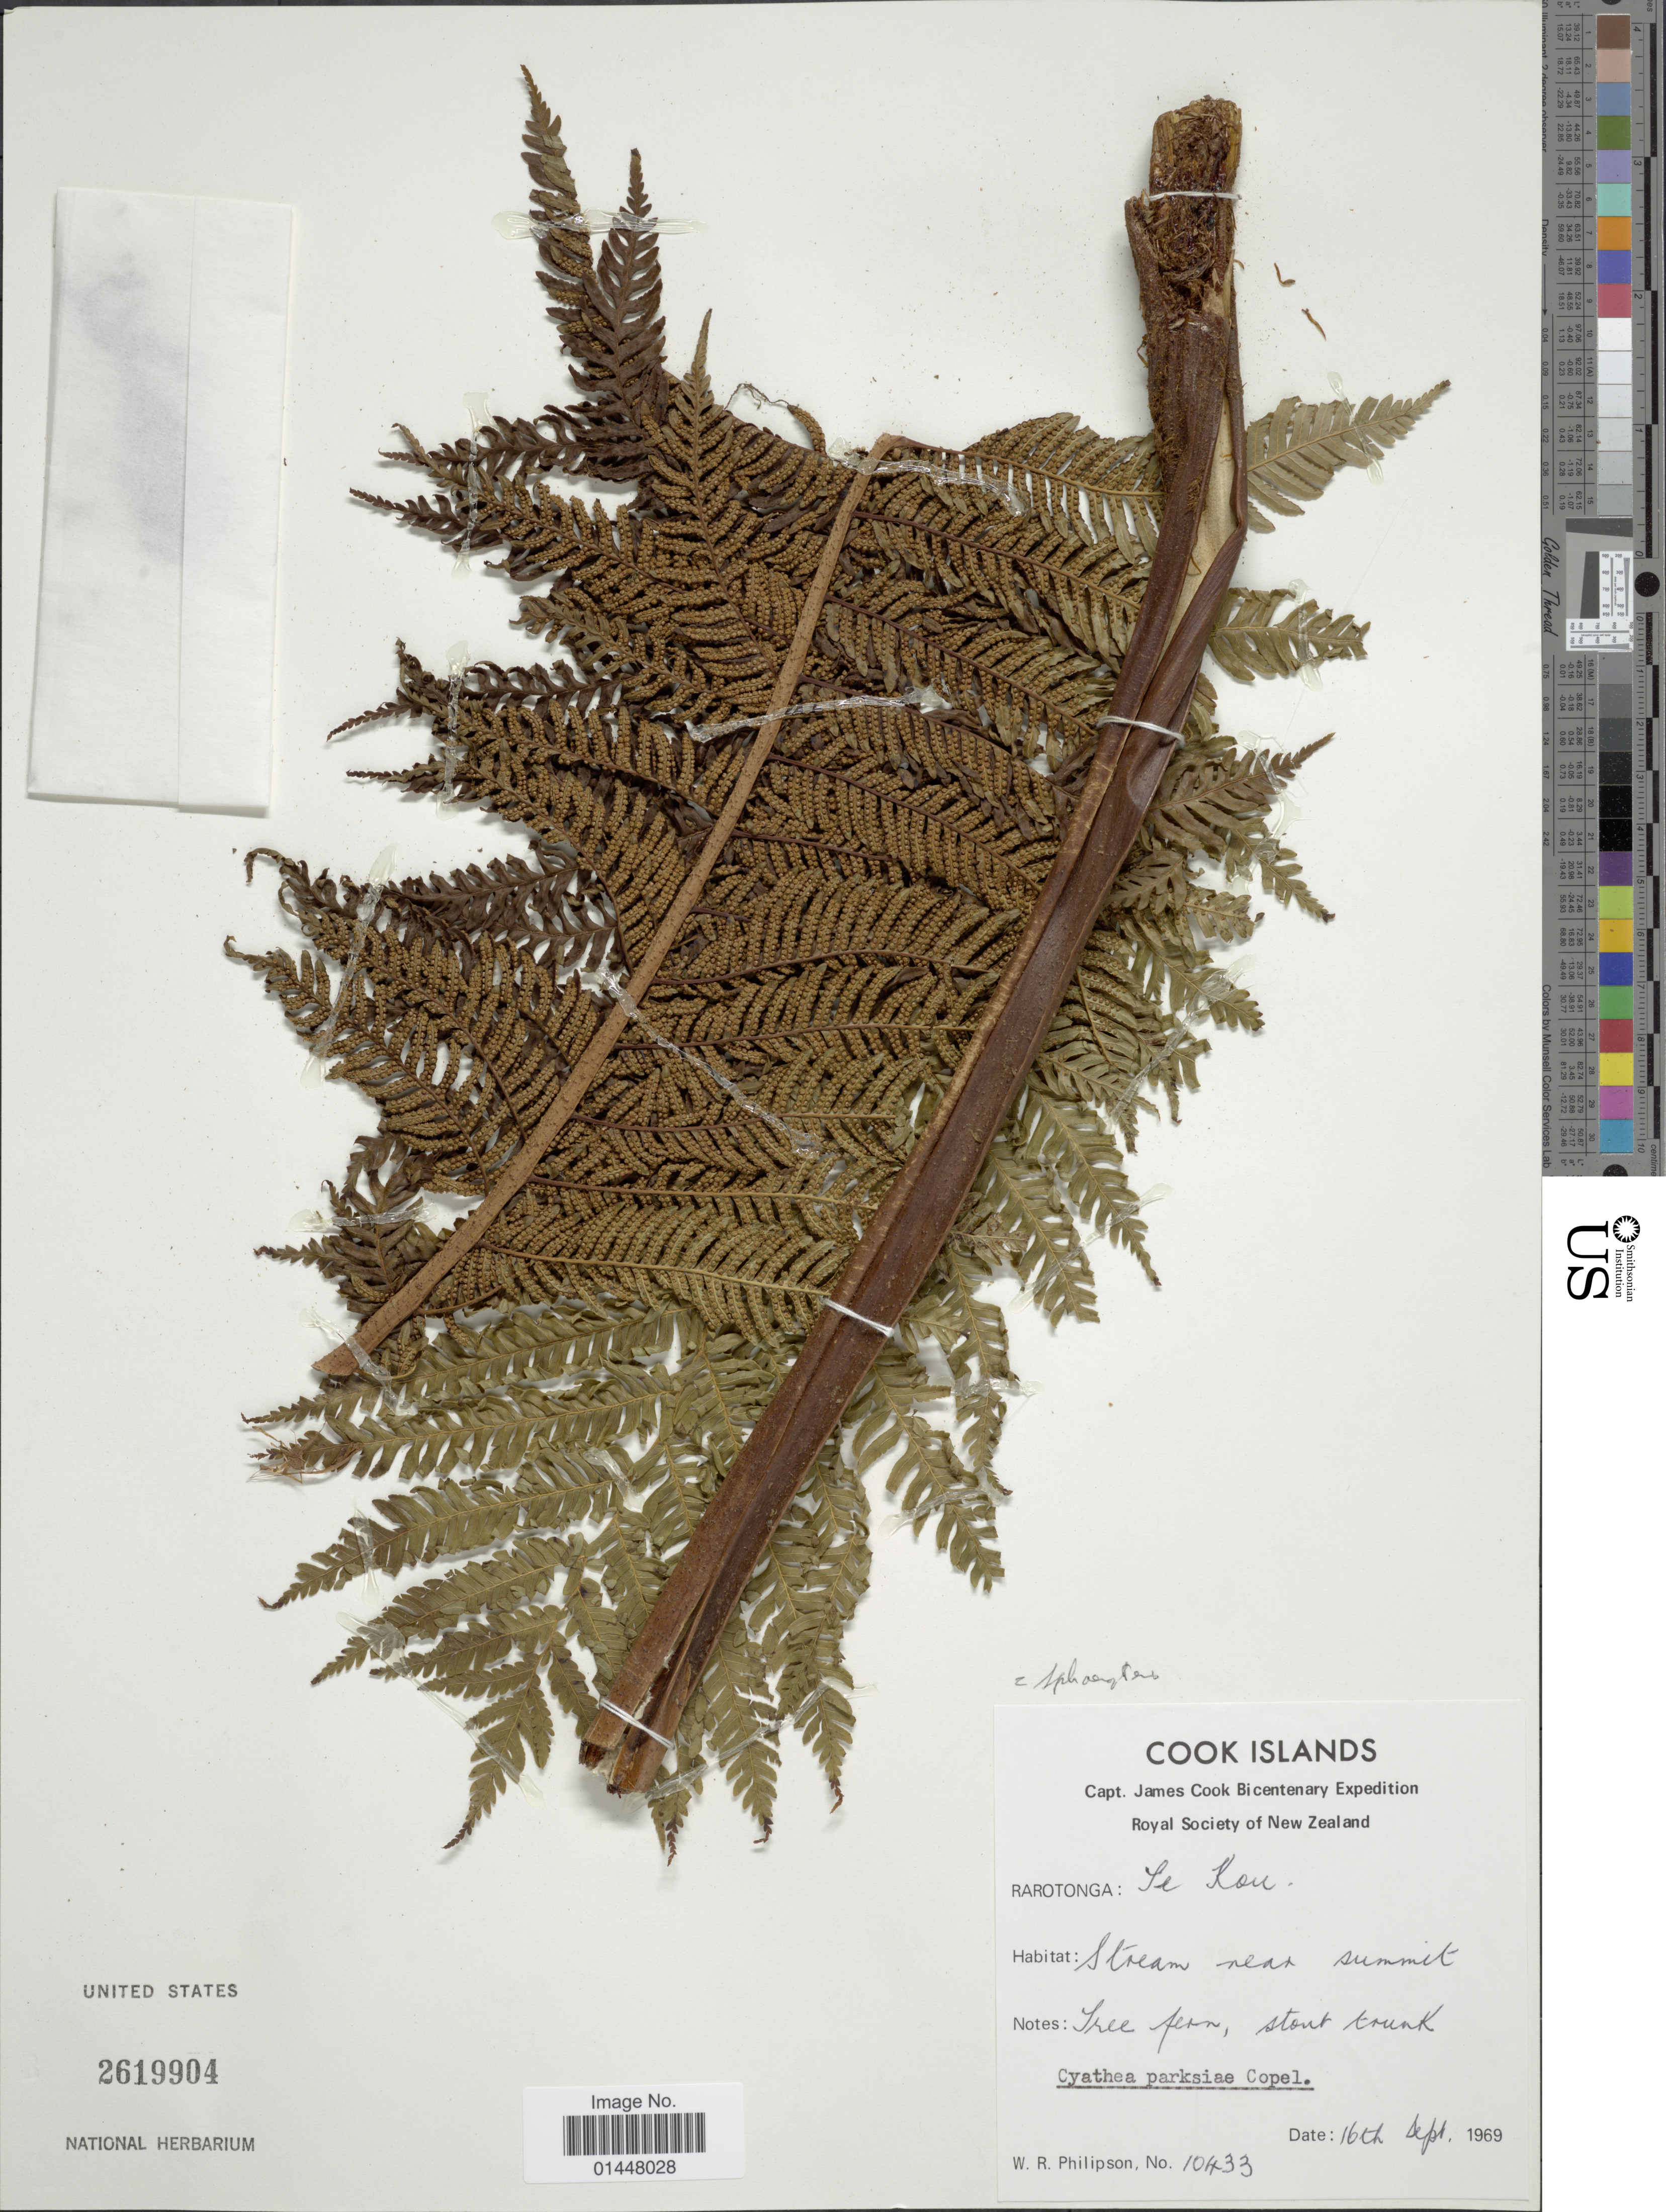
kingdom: Plantae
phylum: Tracheophyta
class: Polypodiopsida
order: Cyatheales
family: Cyatheaceae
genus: Sphaeropteris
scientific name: Sphaeropteris parksiae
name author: (Copel.) R.M. Tryon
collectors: W. R. Philipson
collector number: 10433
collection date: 1969-09-16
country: Cook Islands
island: Rarotonga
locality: Rarotonga, Te Kou, Stream near summit [interpreted]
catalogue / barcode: US 2619904